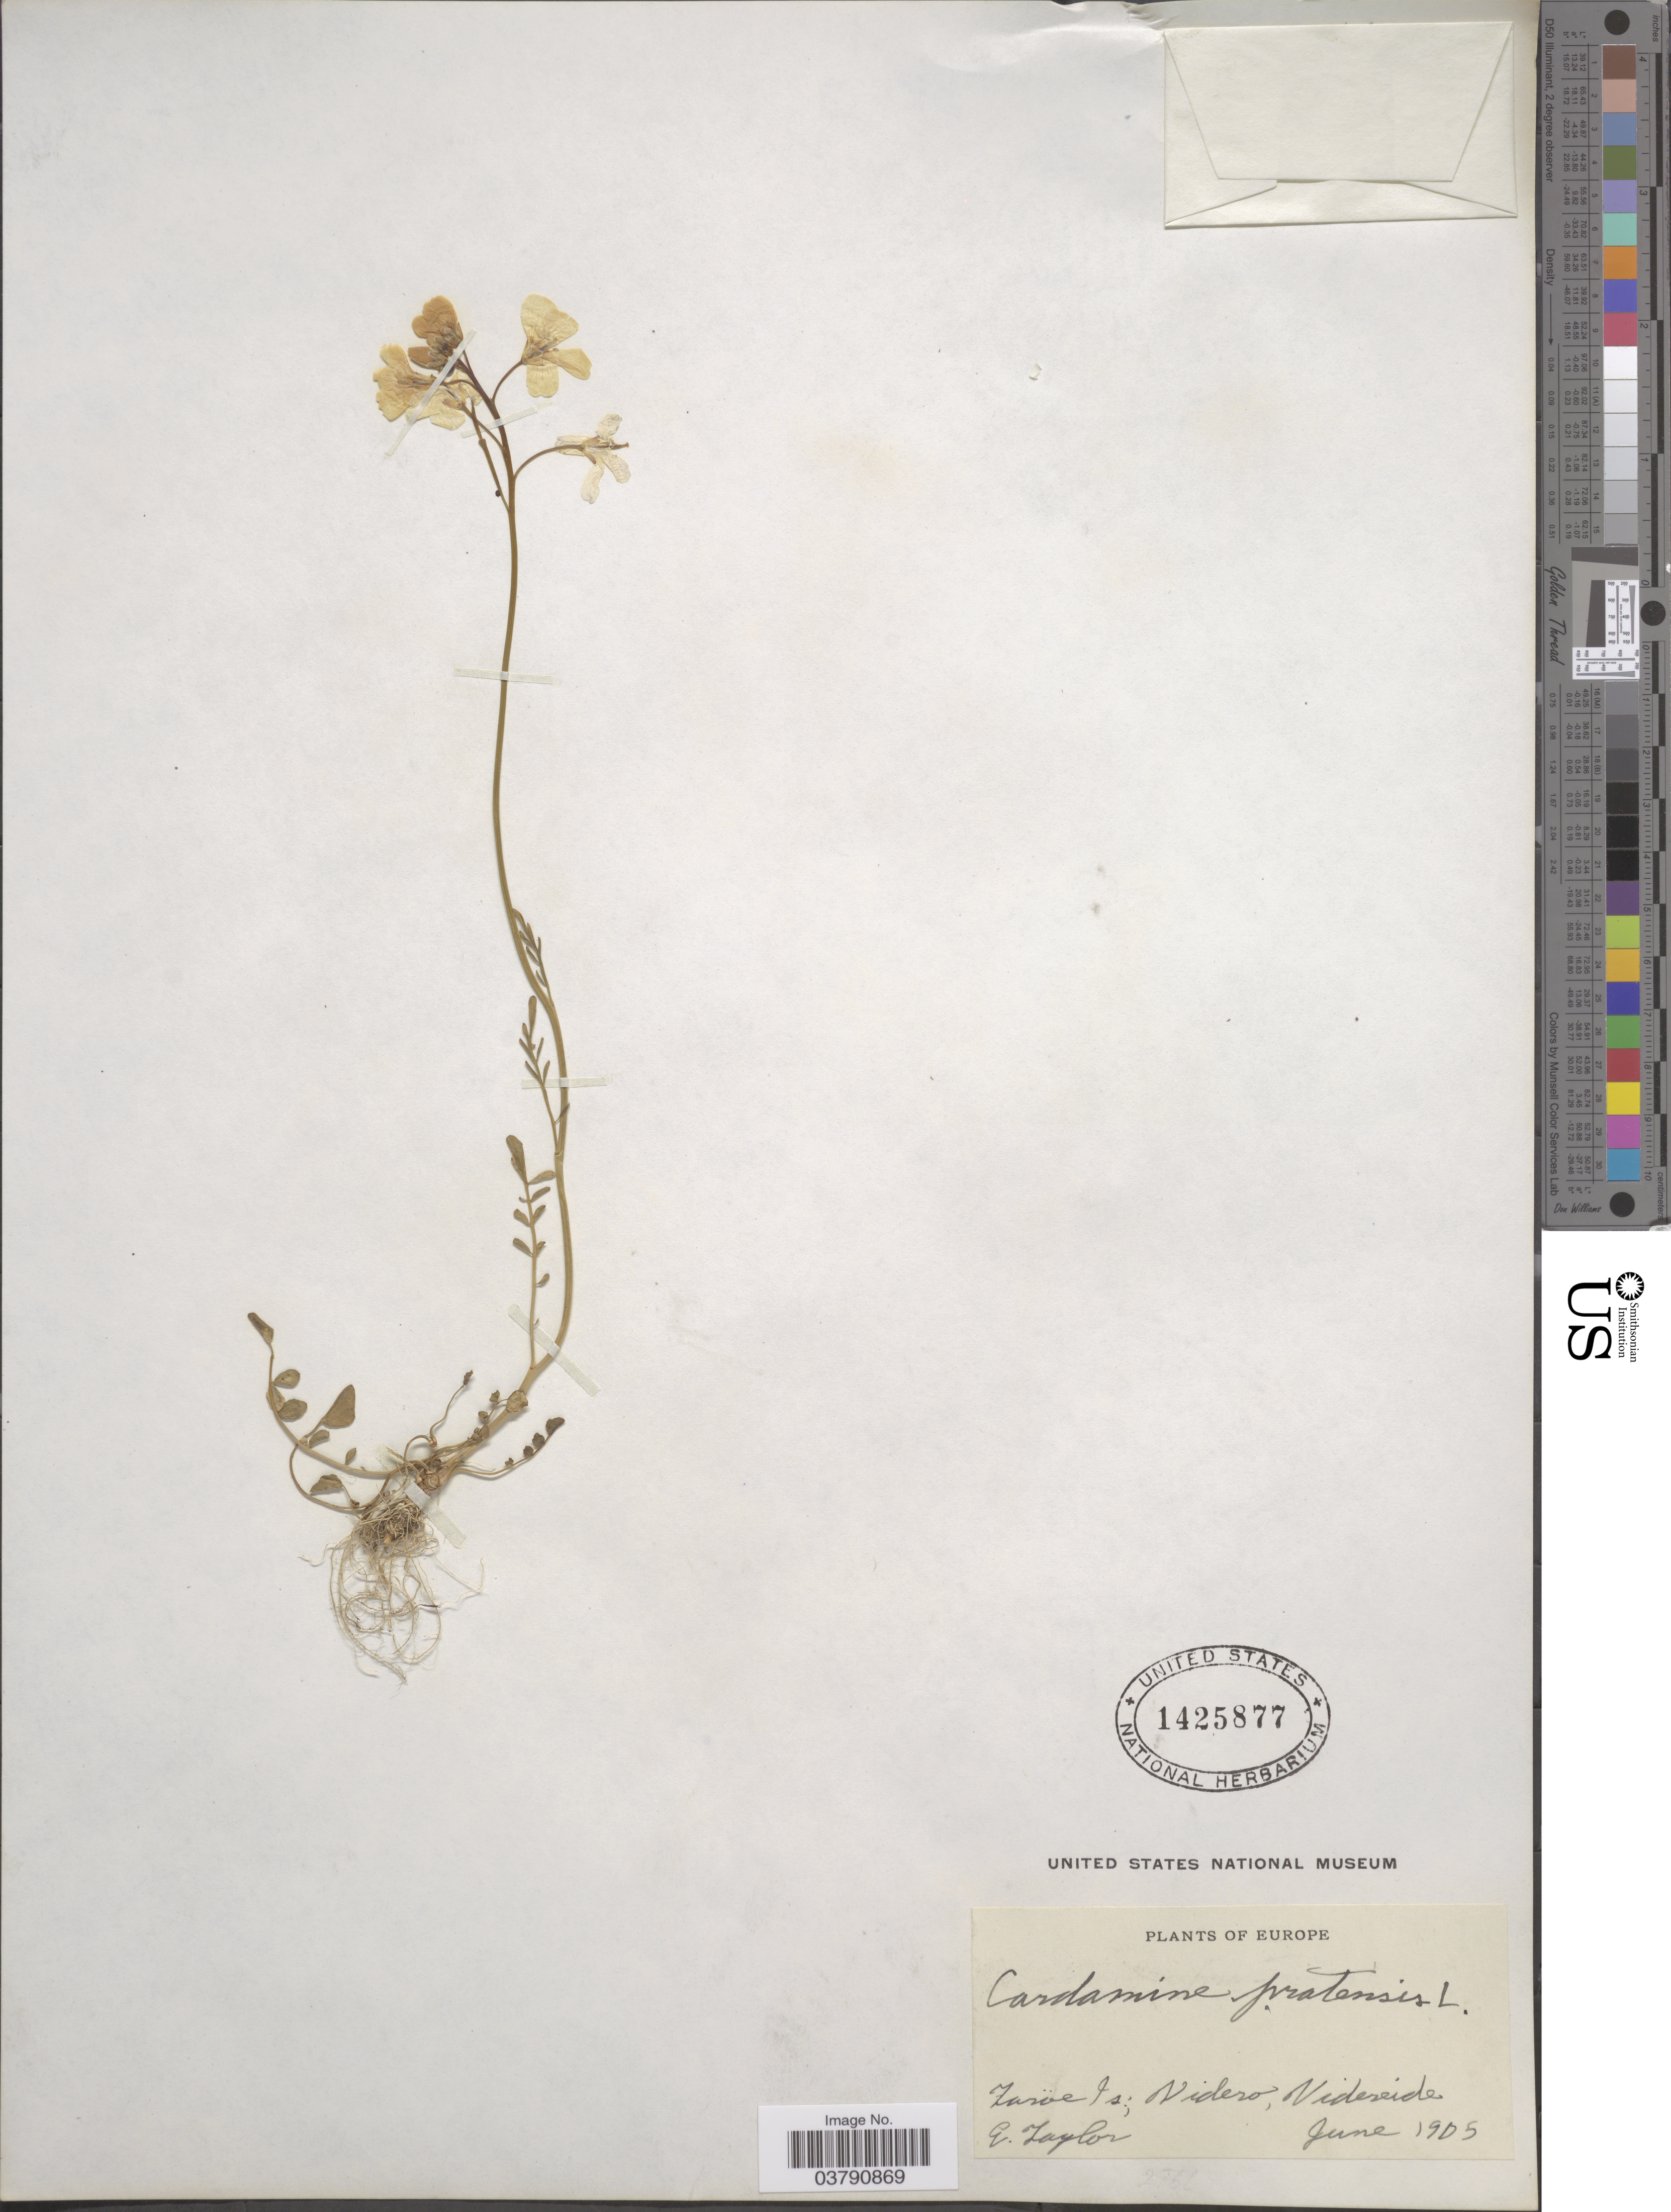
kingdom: Plantae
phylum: Tracheophyta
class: Magnoliopsida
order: Brassicales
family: Brassicaceae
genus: Cardamine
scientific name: Cardamine pratensis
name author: L.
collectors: E. Taylor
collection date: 1905-06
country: Faroe Islands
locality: Europe. Faroe Is.; Videro, Videreide.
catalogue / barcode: US 1425877